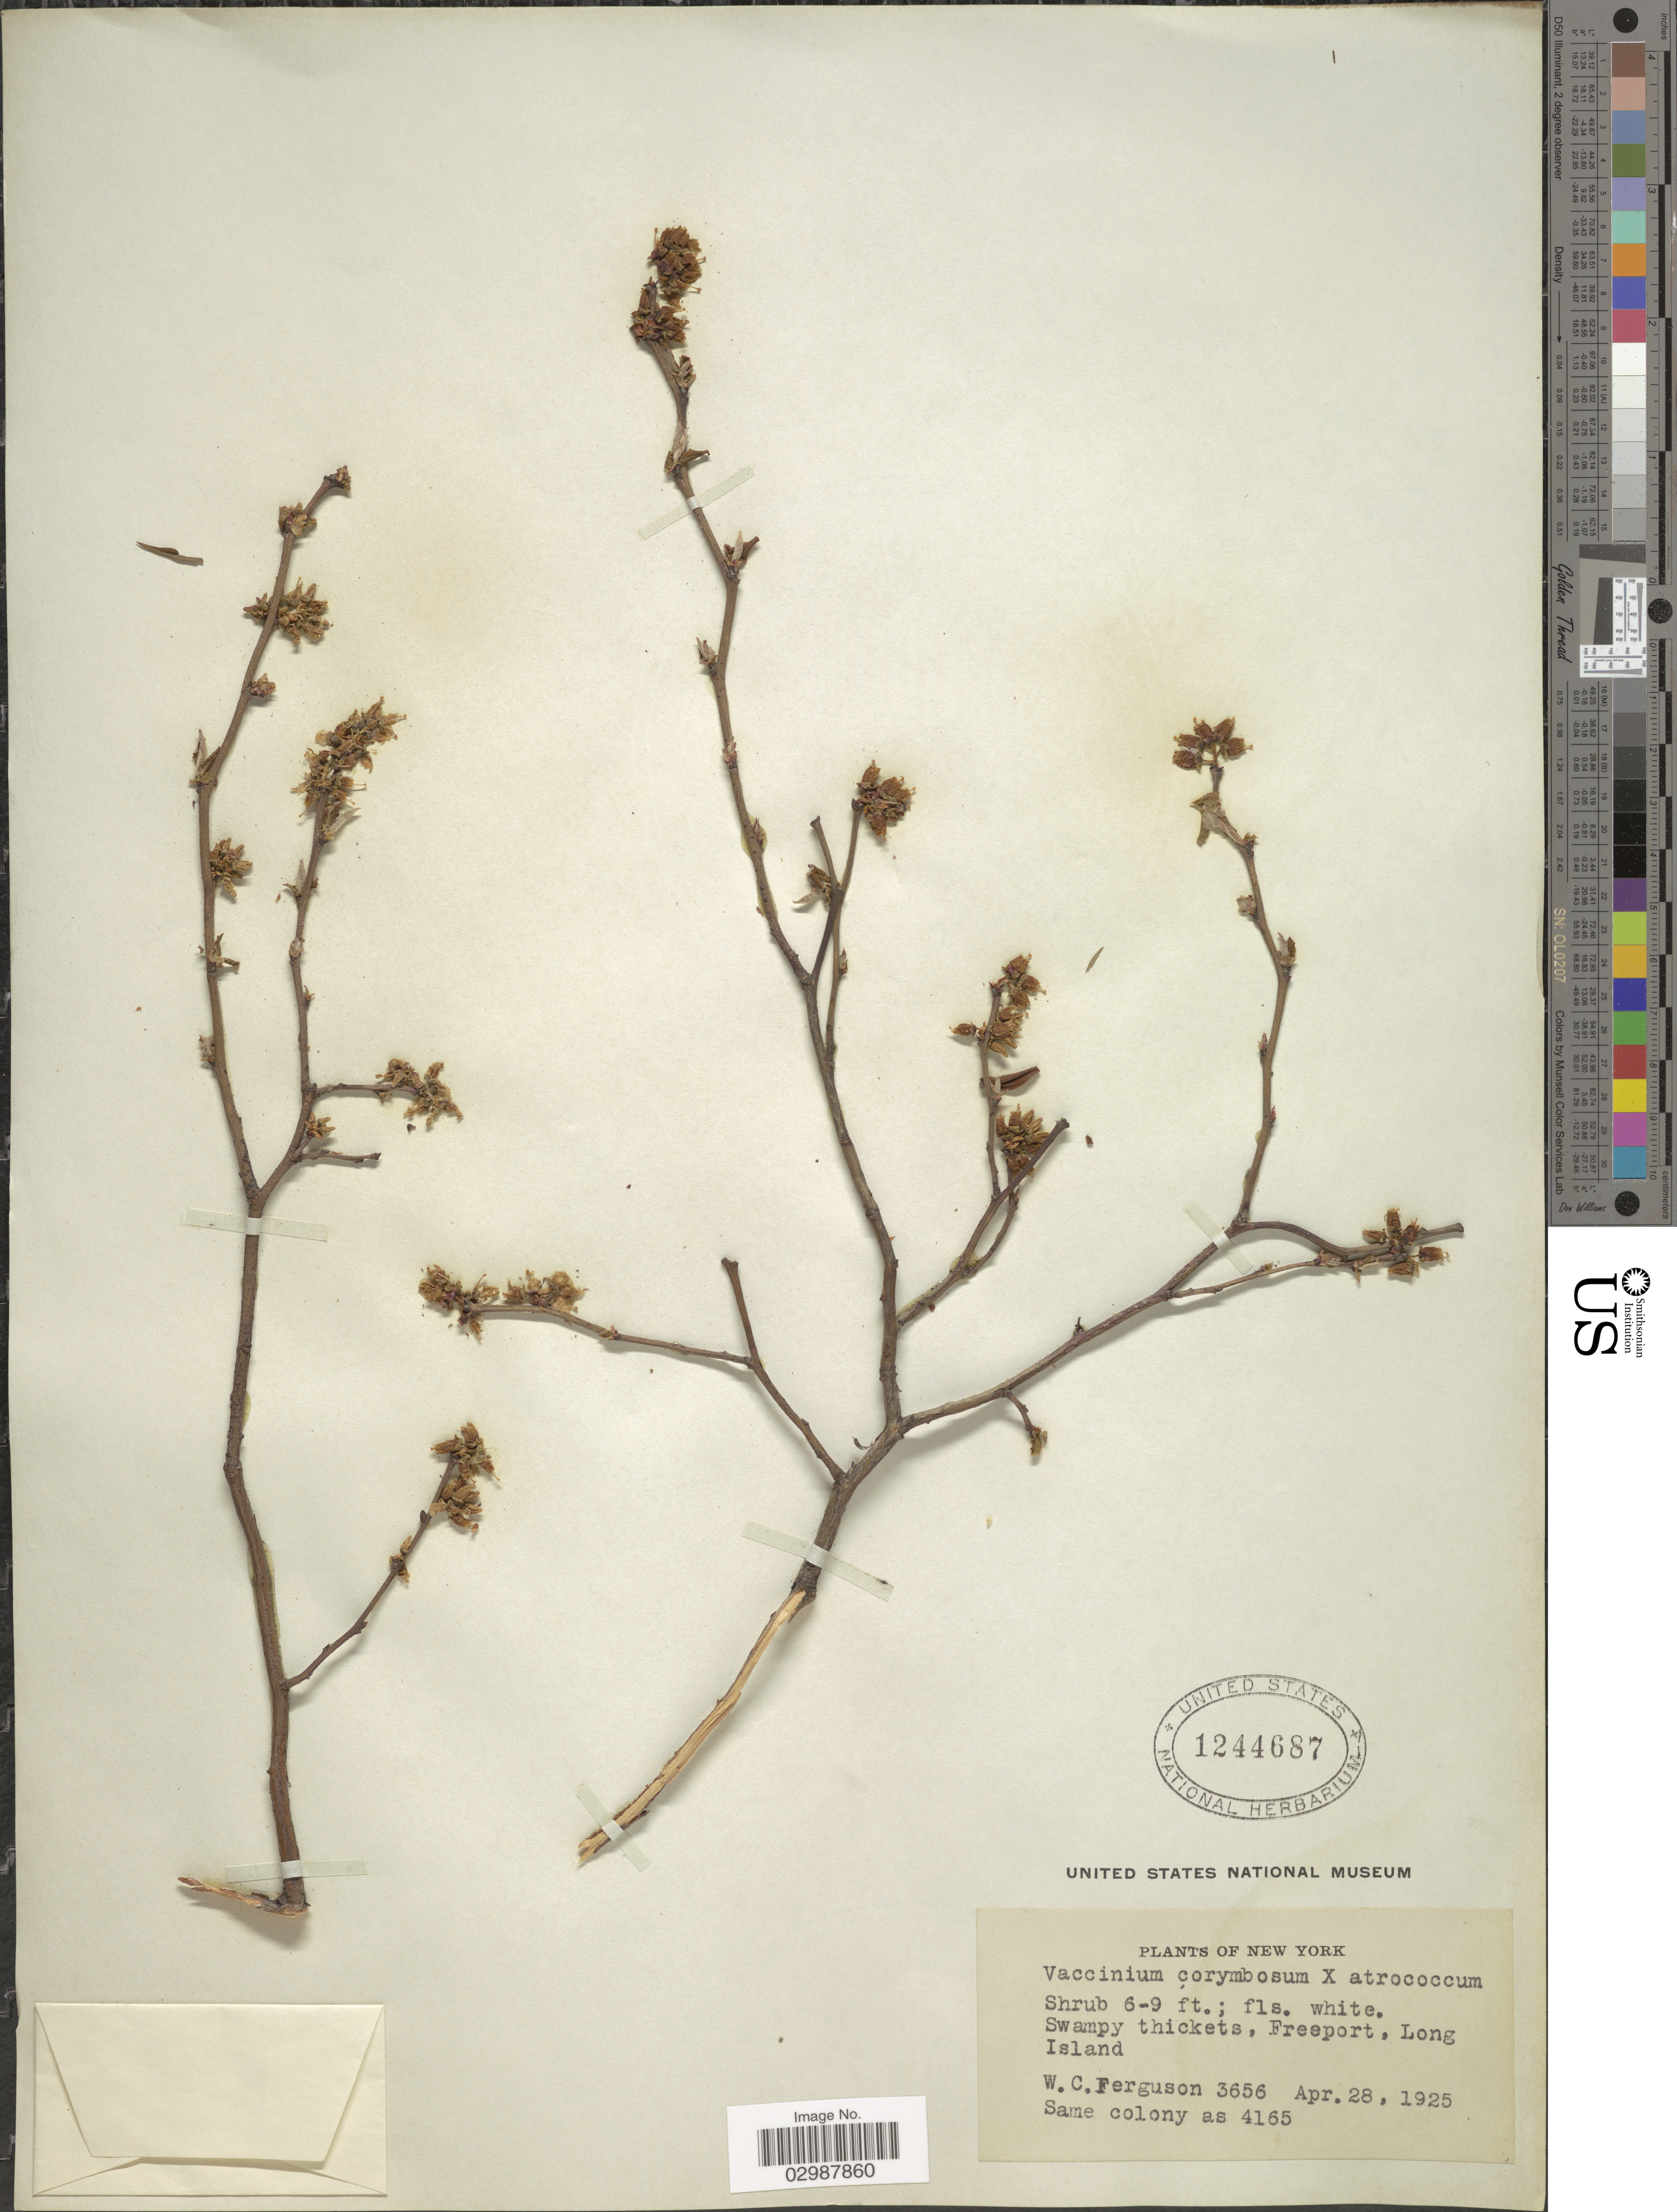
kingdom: Plantae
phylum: Tracheophyta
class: Magnoliopsida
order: Ericales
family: Ericaceae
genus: Vaccinium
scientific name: Vaccinium corymbosum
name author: L.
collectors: W. Ferguson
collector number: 3656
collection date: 1925-04-28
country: United States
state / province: New York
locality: Swampy thickets, Freeport, Long Island.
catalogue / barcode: US 1244687